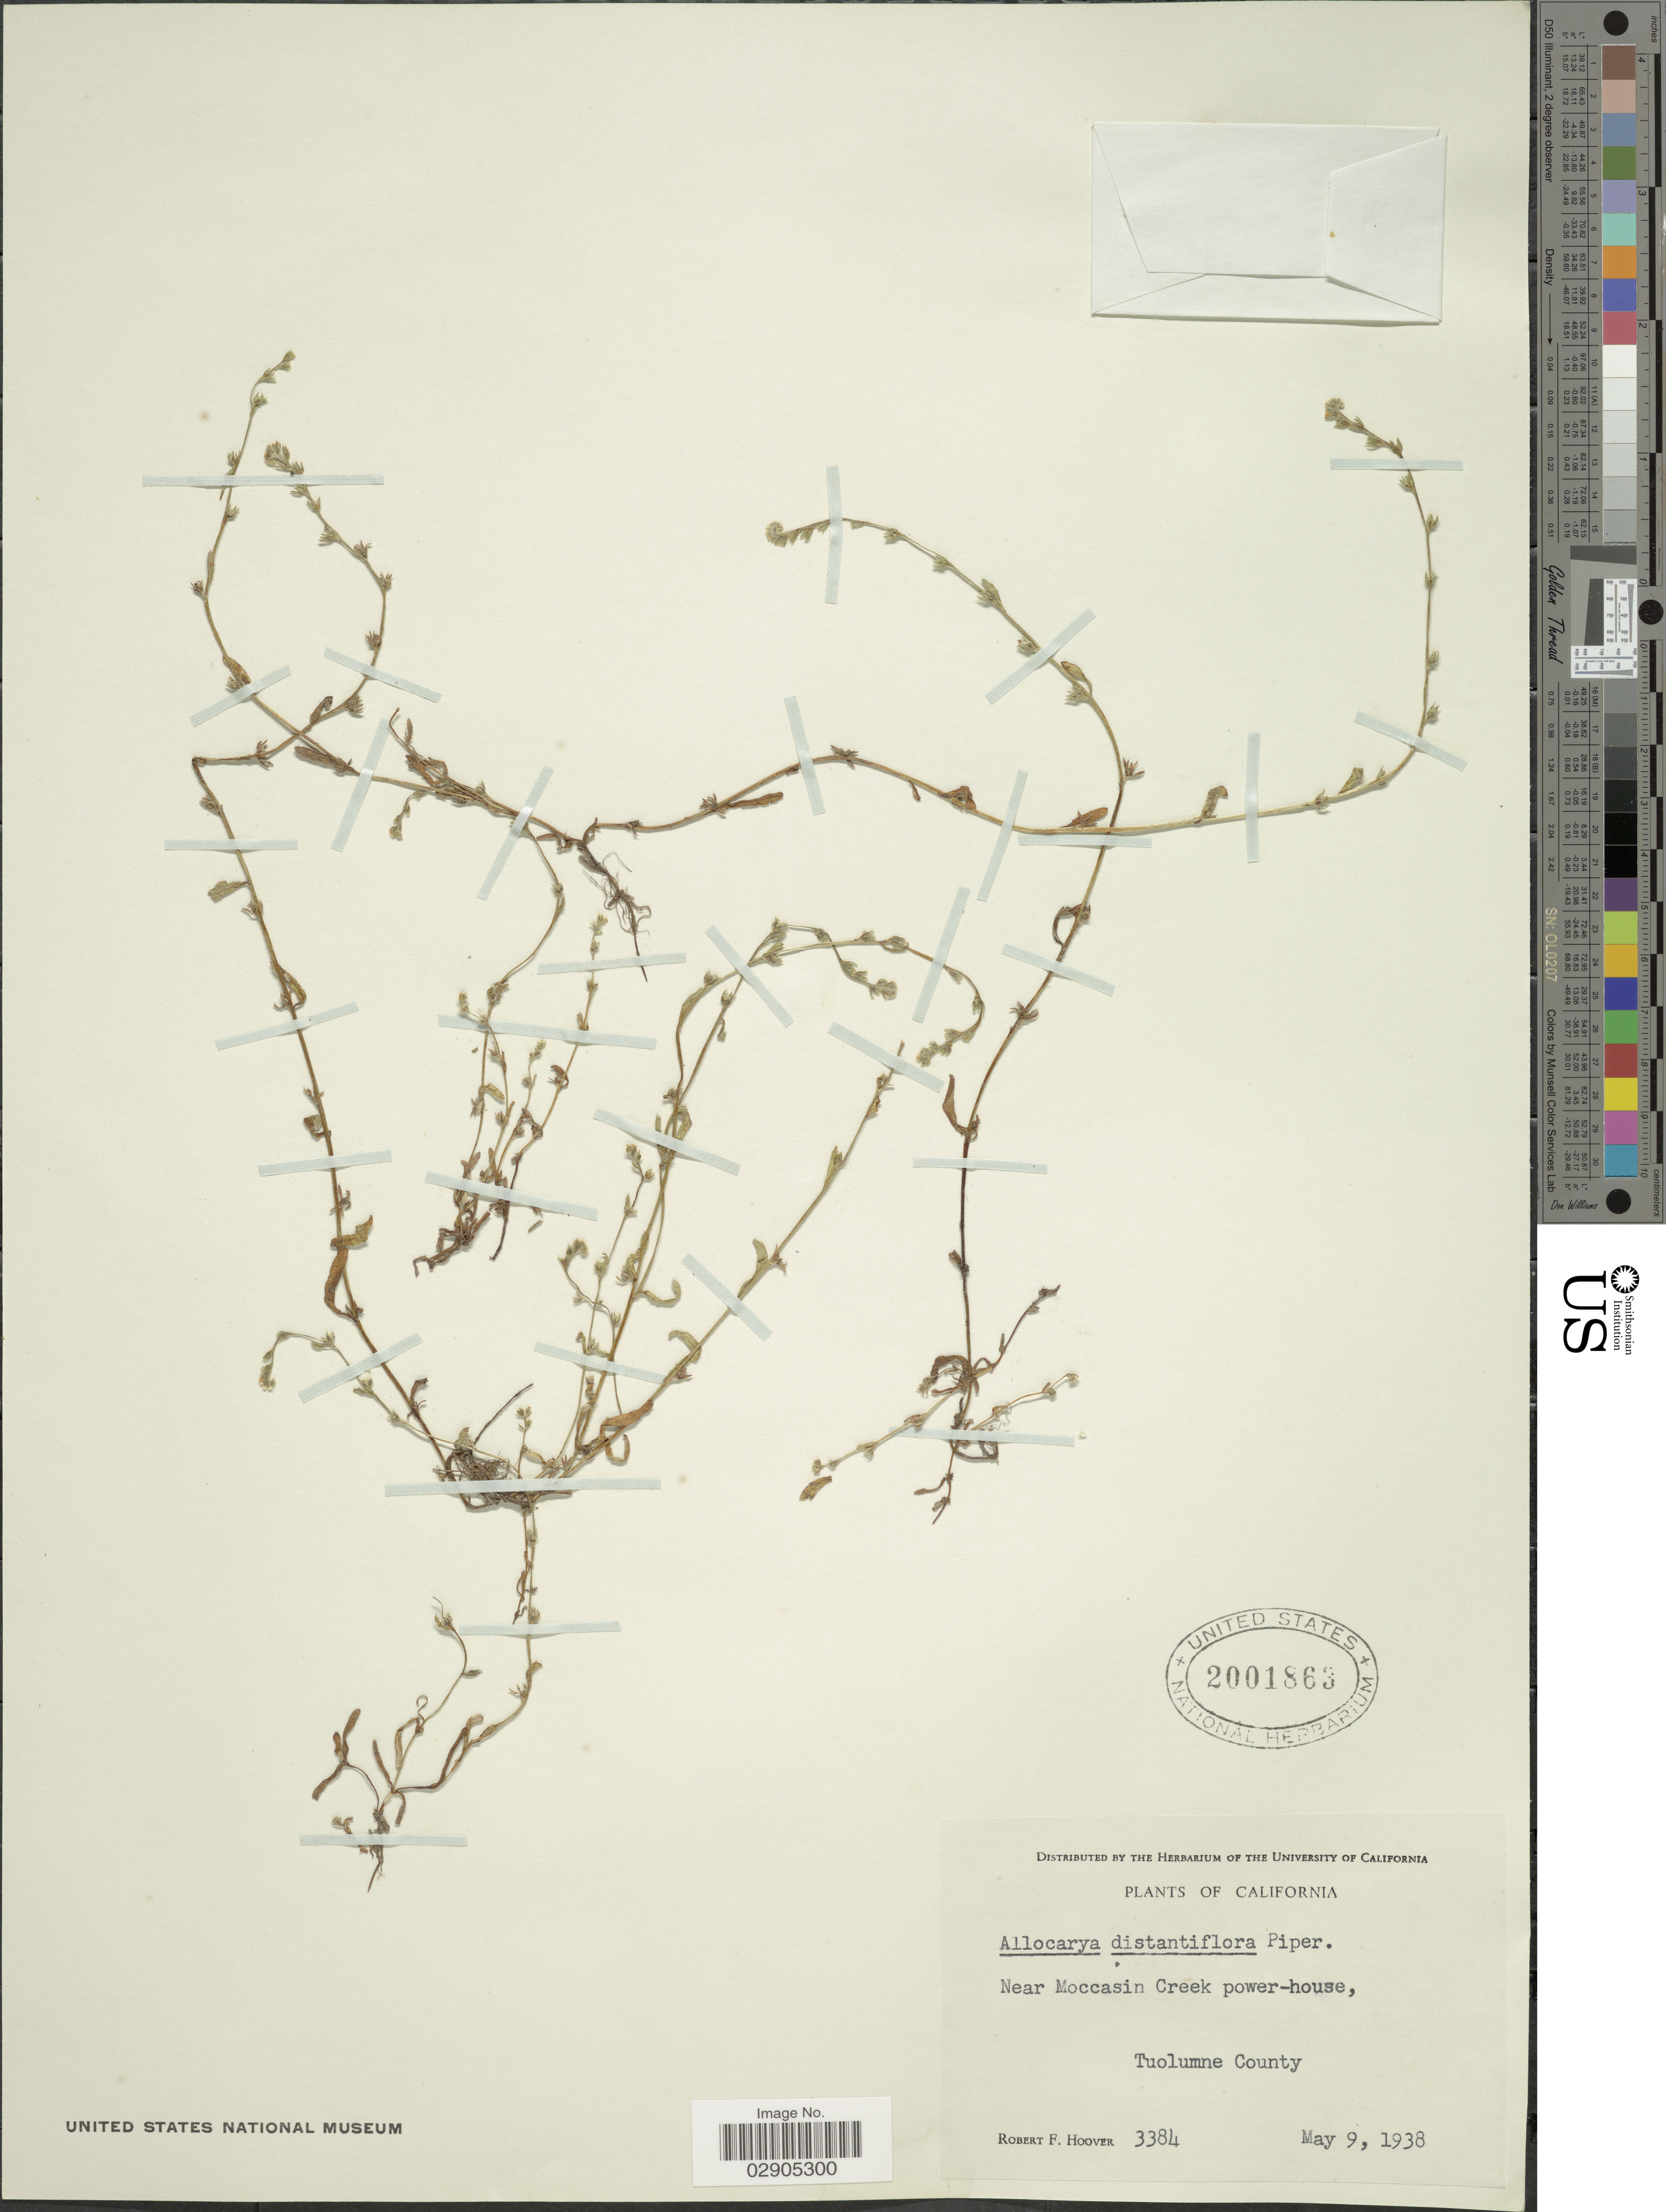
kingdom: Plantae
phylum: Tracheophyta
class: Magnoliopsida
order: Boraginales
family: Boraginaceae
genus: Allocarya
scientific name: Allocarya distantiflora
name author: Piper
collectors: R. F. Hoover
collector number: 3384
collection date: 1938-05-09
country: United States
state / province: California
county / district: Tuolumne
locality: Near Moccasin Creek power-house, Tuolumne County.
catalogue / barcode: US 2001863